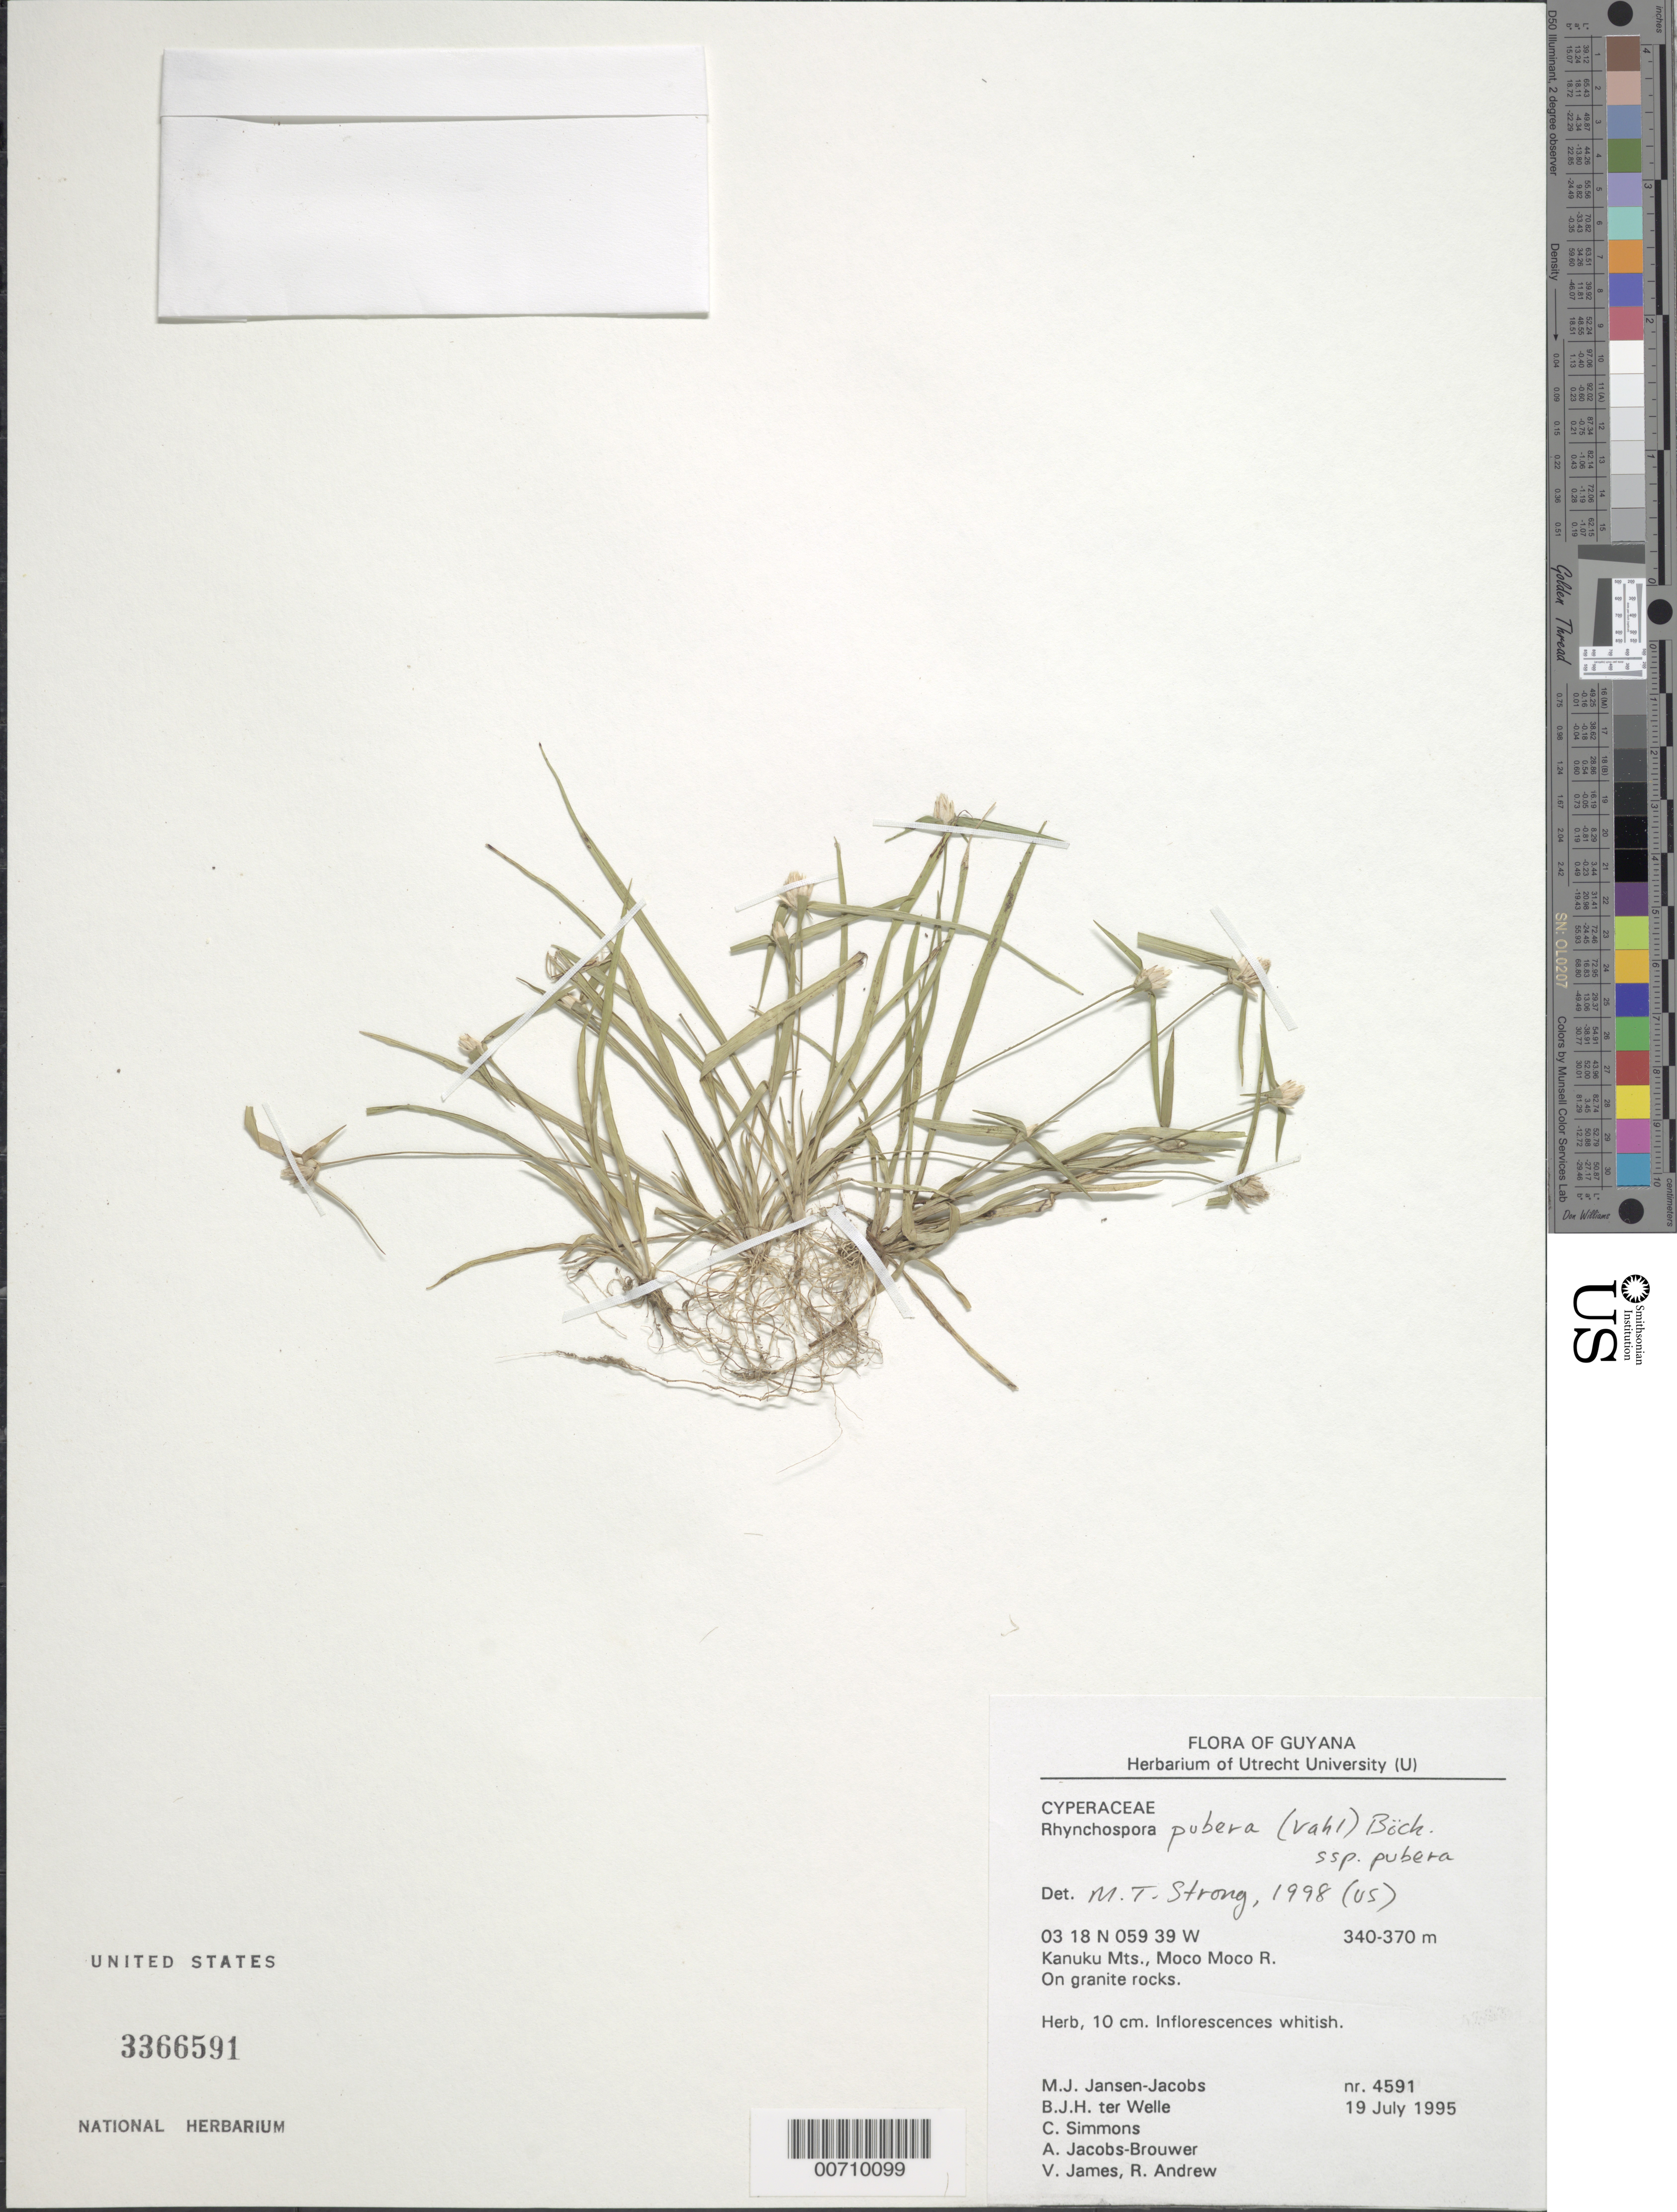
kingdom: Plantae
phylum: Tracheophyta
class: Liliopsida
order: Poales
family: Cyperaceae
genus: Rhynchospora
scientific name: Rhynchospora pubera subsp. pubera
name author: (Vahl) Boeckeler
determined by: Strong, M. T., (US), Smithsonian Institution - National Museum of Natural History (UNITED STATES)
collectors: M. J. Jansen-Jacobs, B. Welle, C. Simmons, A. Jacobs-Brouwer, V. James & R. Andrew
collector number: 4591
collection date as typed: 19-Jul-95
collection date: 1995-07-19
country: Guyana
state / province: U. Takutu-U. Essequibo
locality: Moco Moco River, Kanuku Mts.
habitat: On granite rock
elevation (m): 340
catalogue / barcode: US 3366591